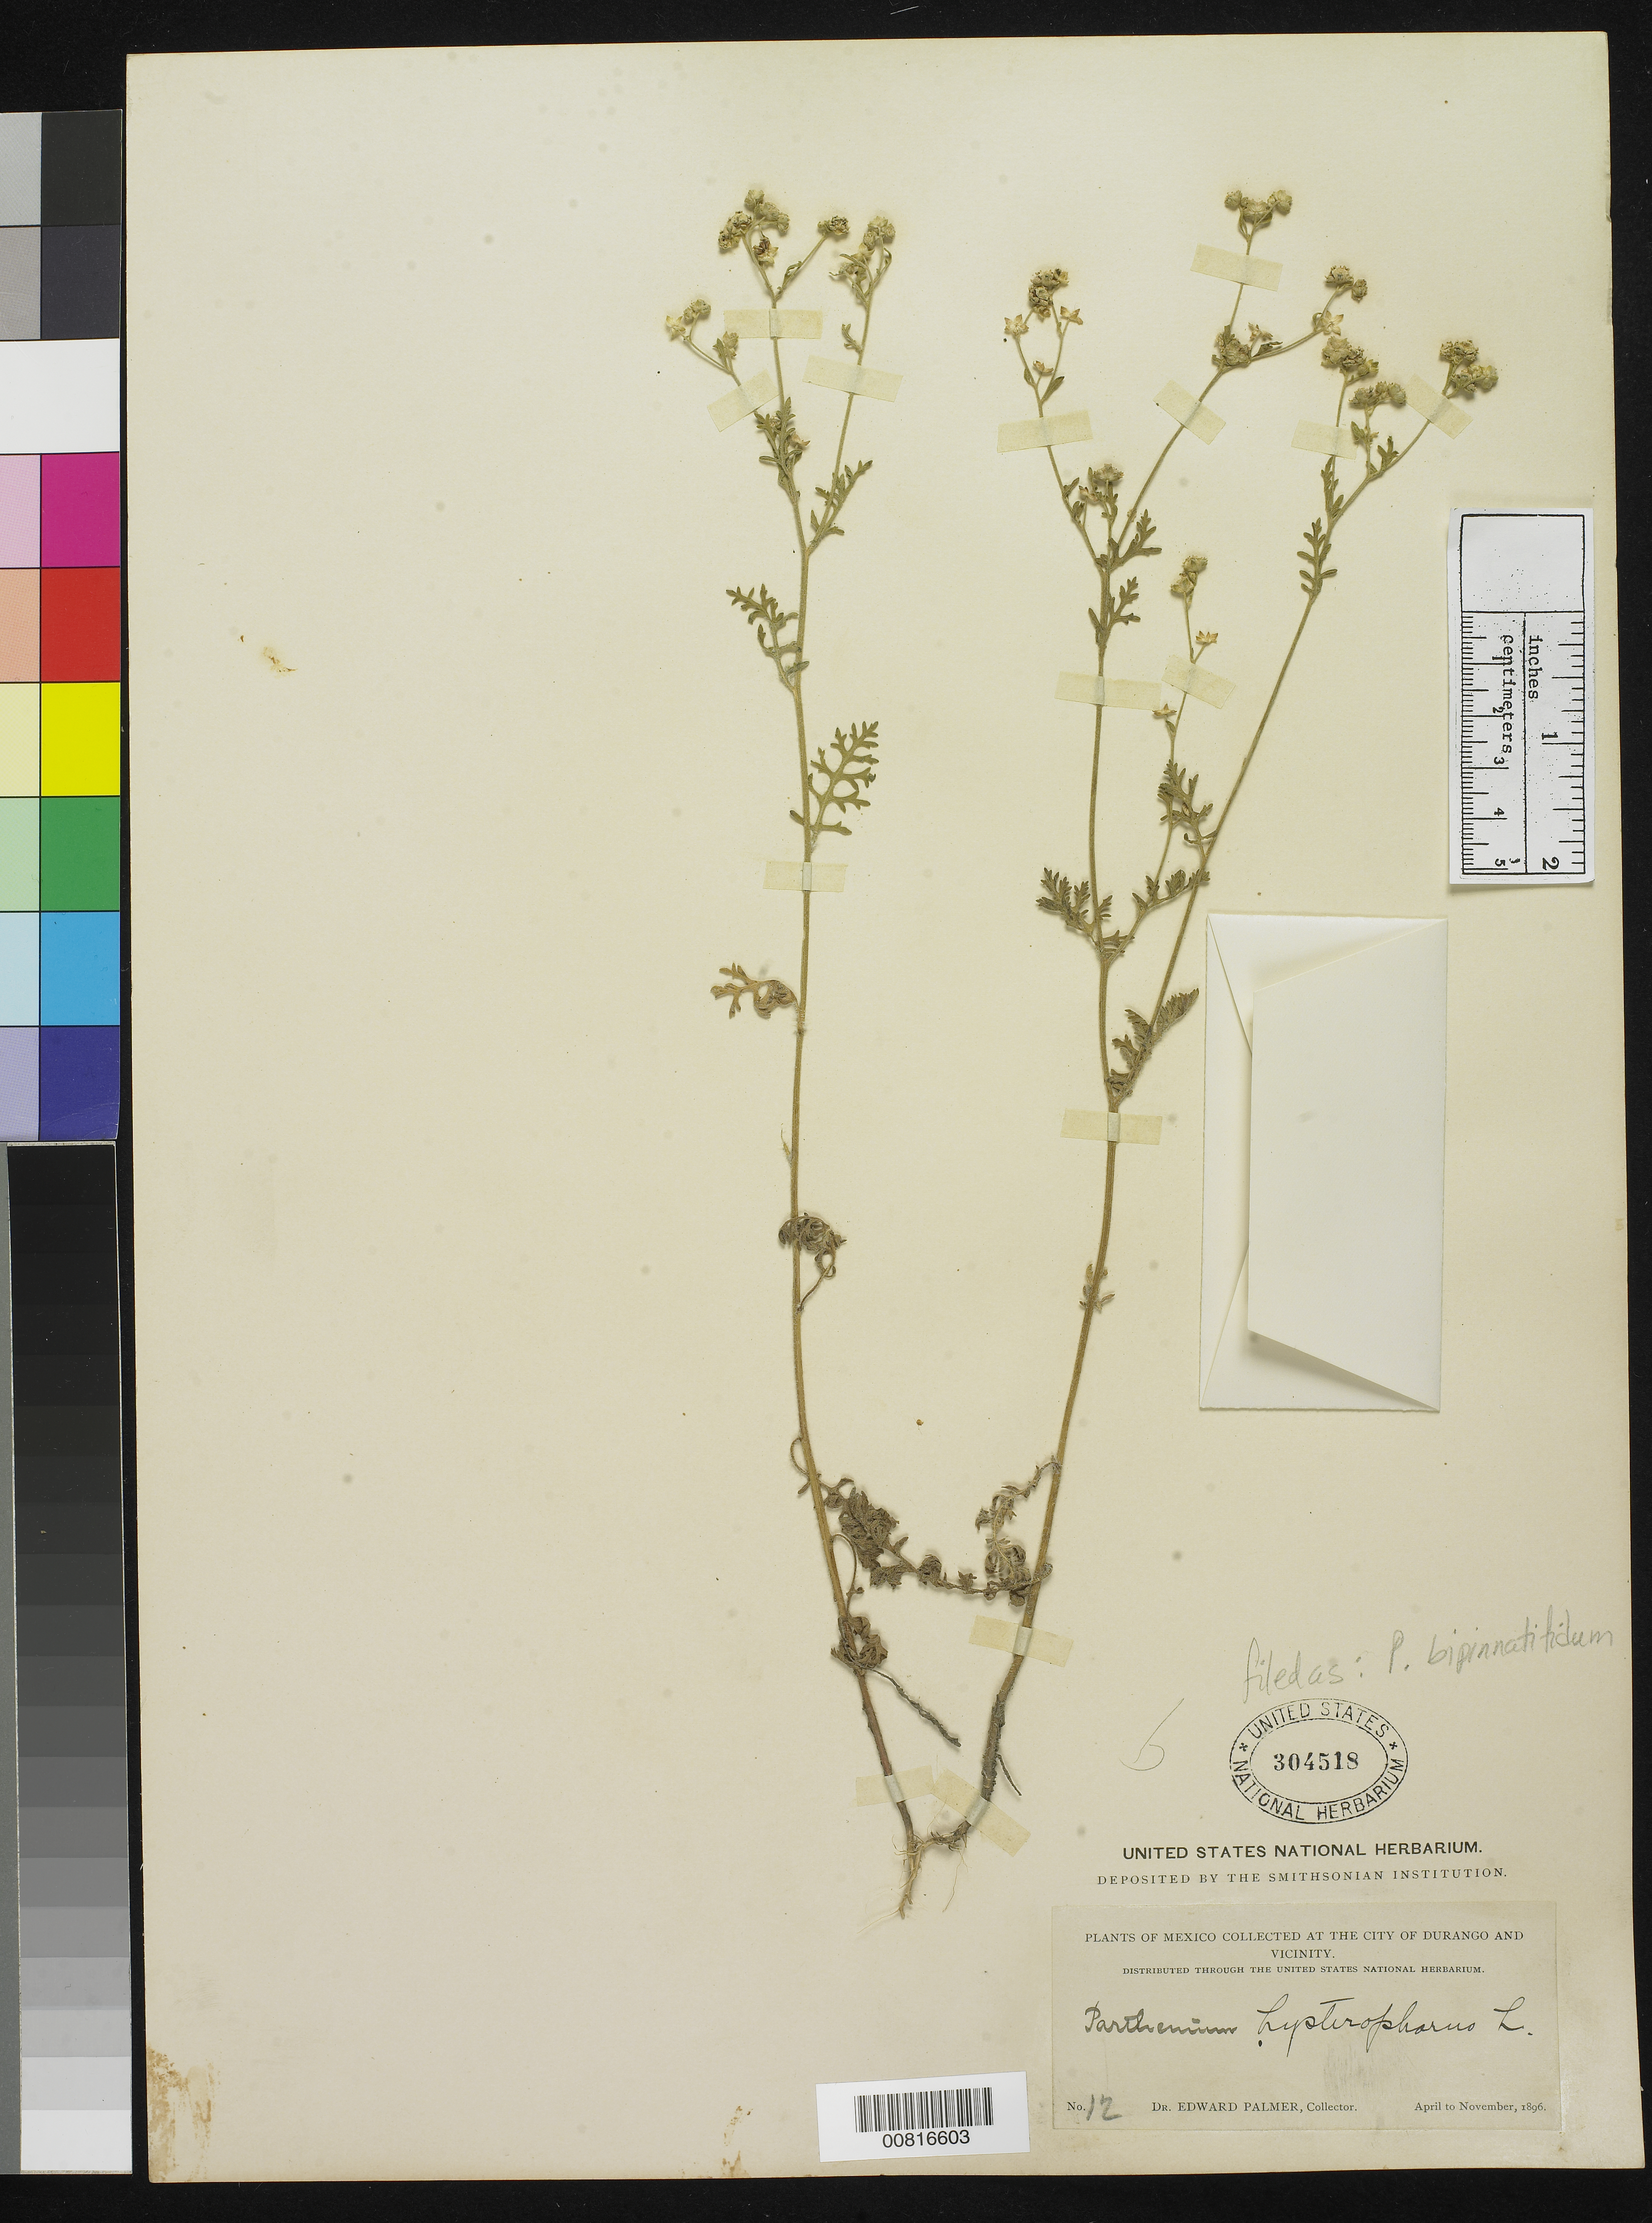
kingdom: Plantae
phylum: Tracheophyta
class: Magnoliopsida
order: Asterales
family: Asteraceae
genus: Parthenium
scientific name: Parthenium bipinnatifidum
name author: (Ortega) Rollins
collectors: E. Palmer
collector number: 12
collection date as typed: Apr 1896 to -- Nov 1896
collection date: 1896-04/1896-11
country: Mexico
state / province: Durango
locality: City of Durango and vicinity.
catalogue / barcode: US 304518